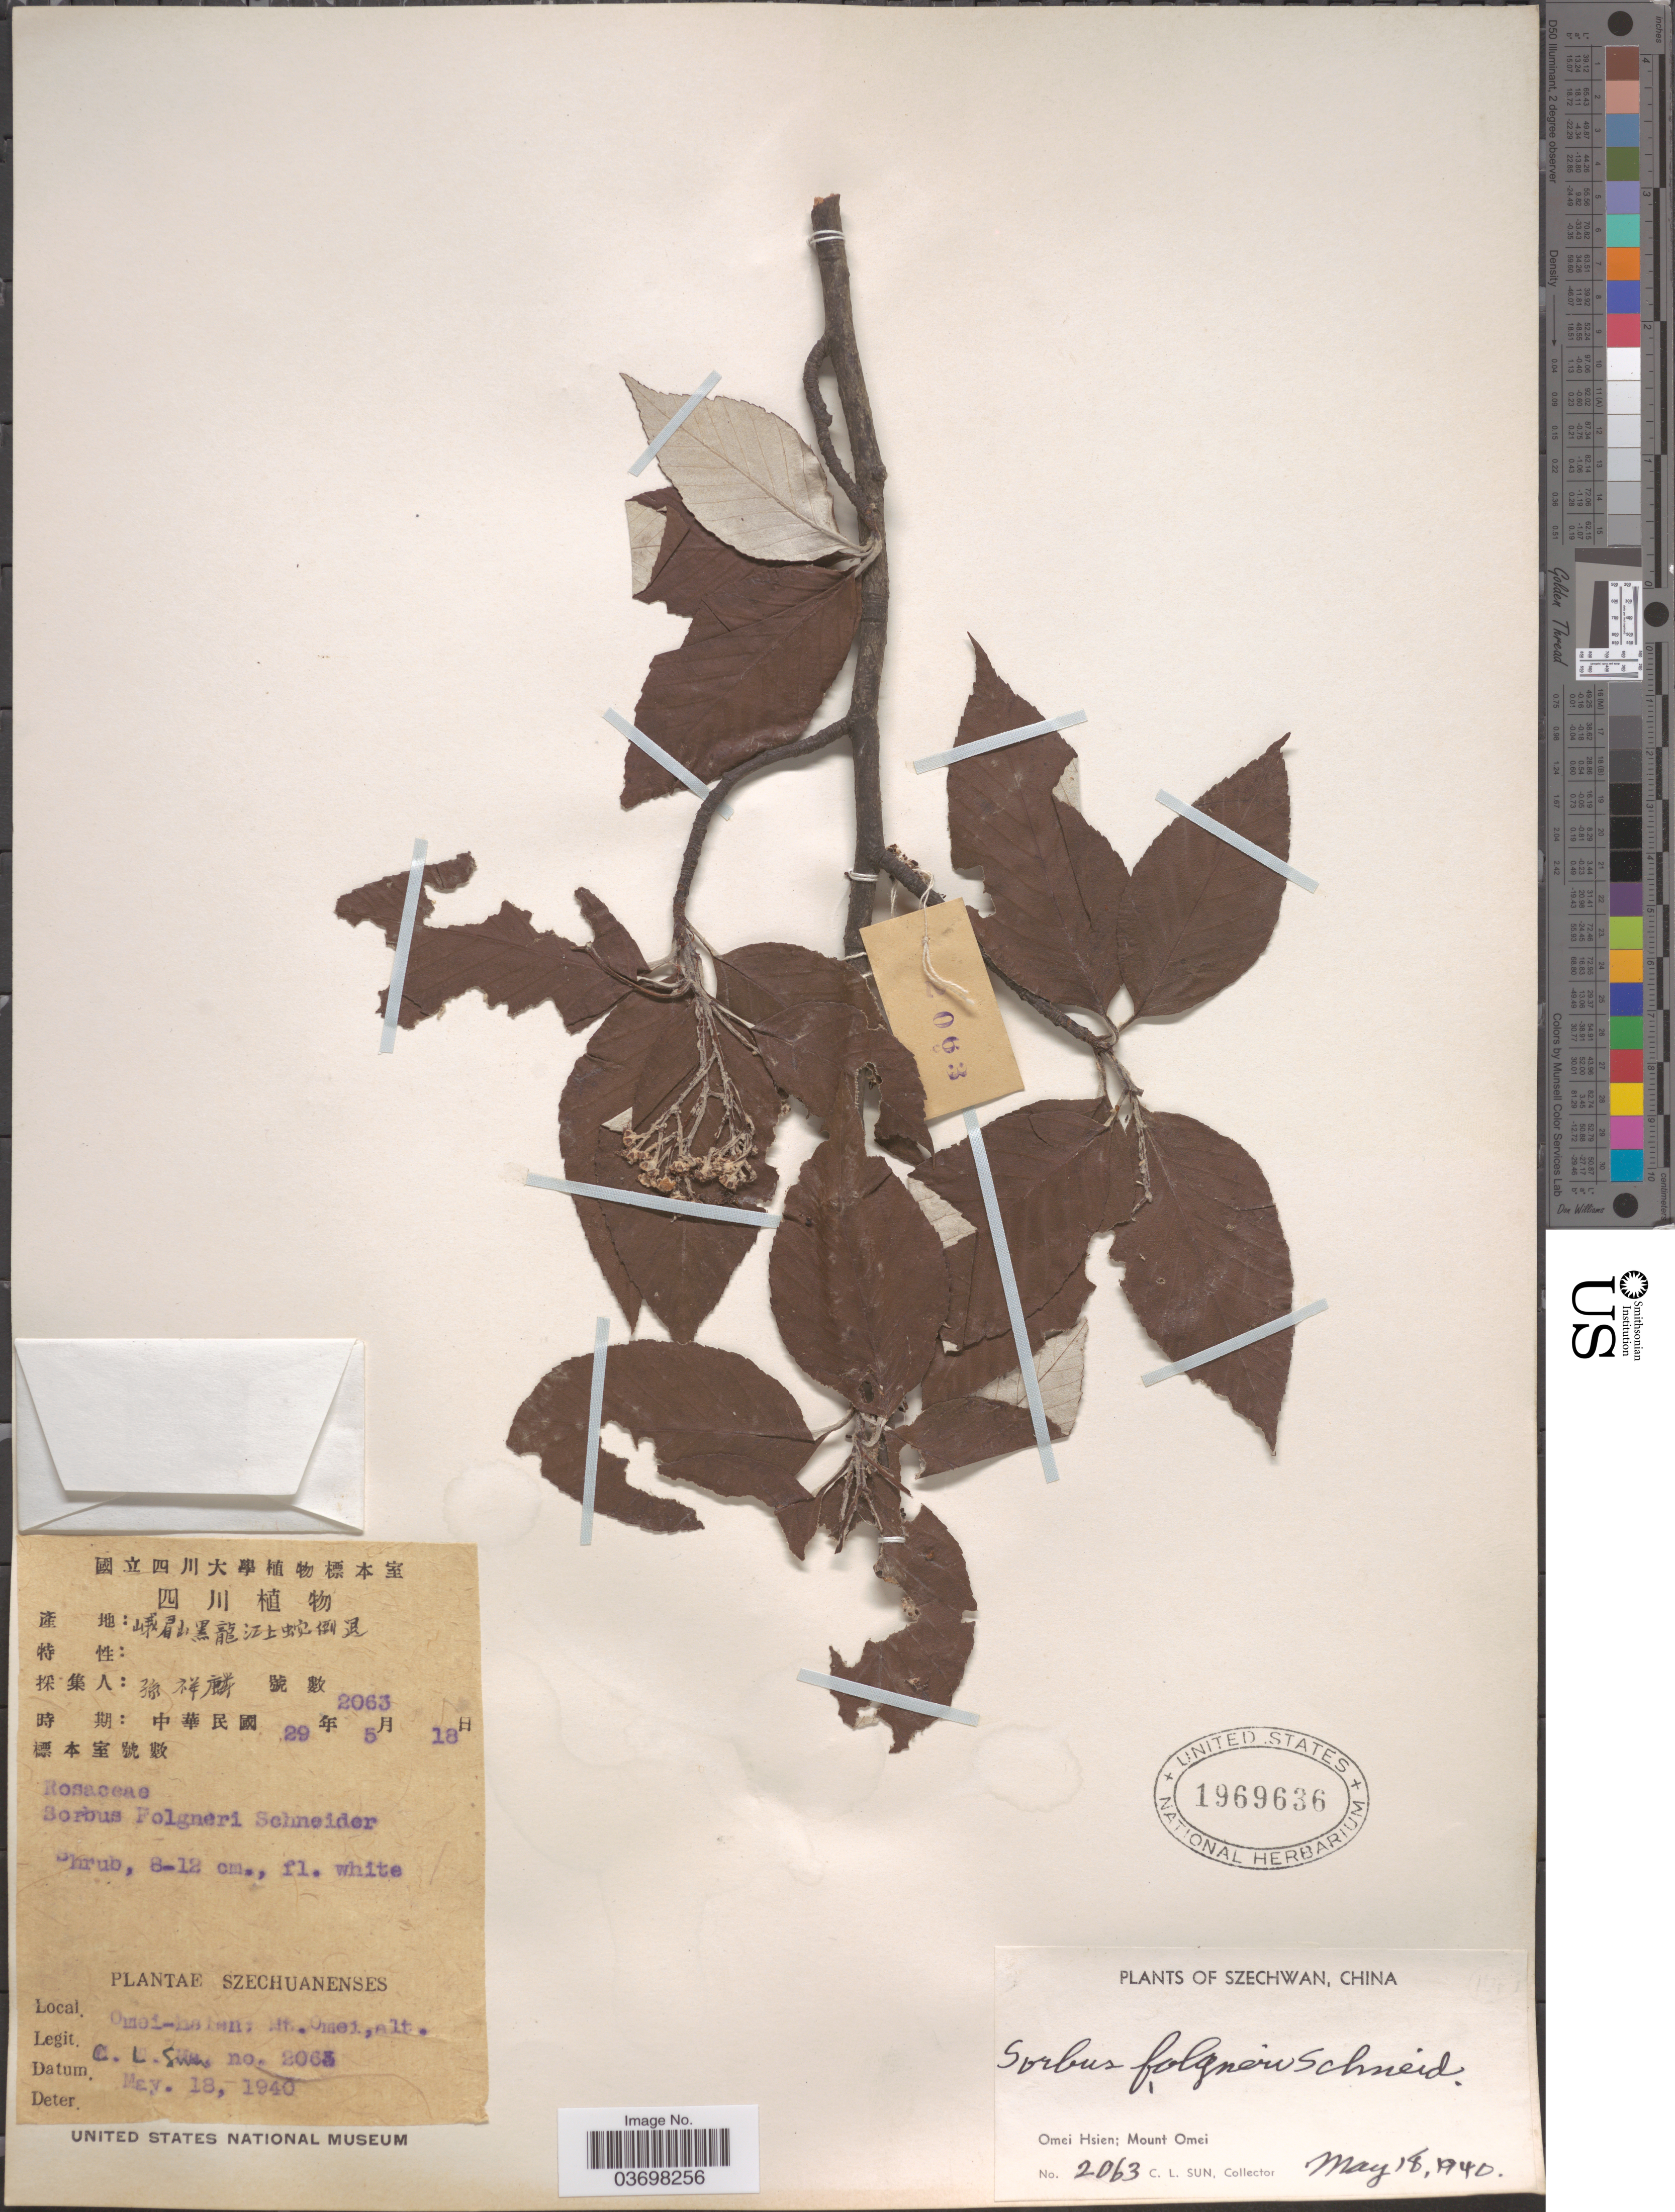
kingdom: Plantae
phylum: Tracheophyta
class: Magnoliopsida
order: Rosales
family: Rosaceae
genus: Sorbus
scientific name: Sorbus folgneri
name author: (C.K. Schneid.) Rehder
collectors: C. Sun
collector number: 2063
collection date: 1940-05-18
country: China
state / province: Sichuan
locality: Szechwan. Omei Hsien; Mount Omei.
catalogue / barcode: US 1969636